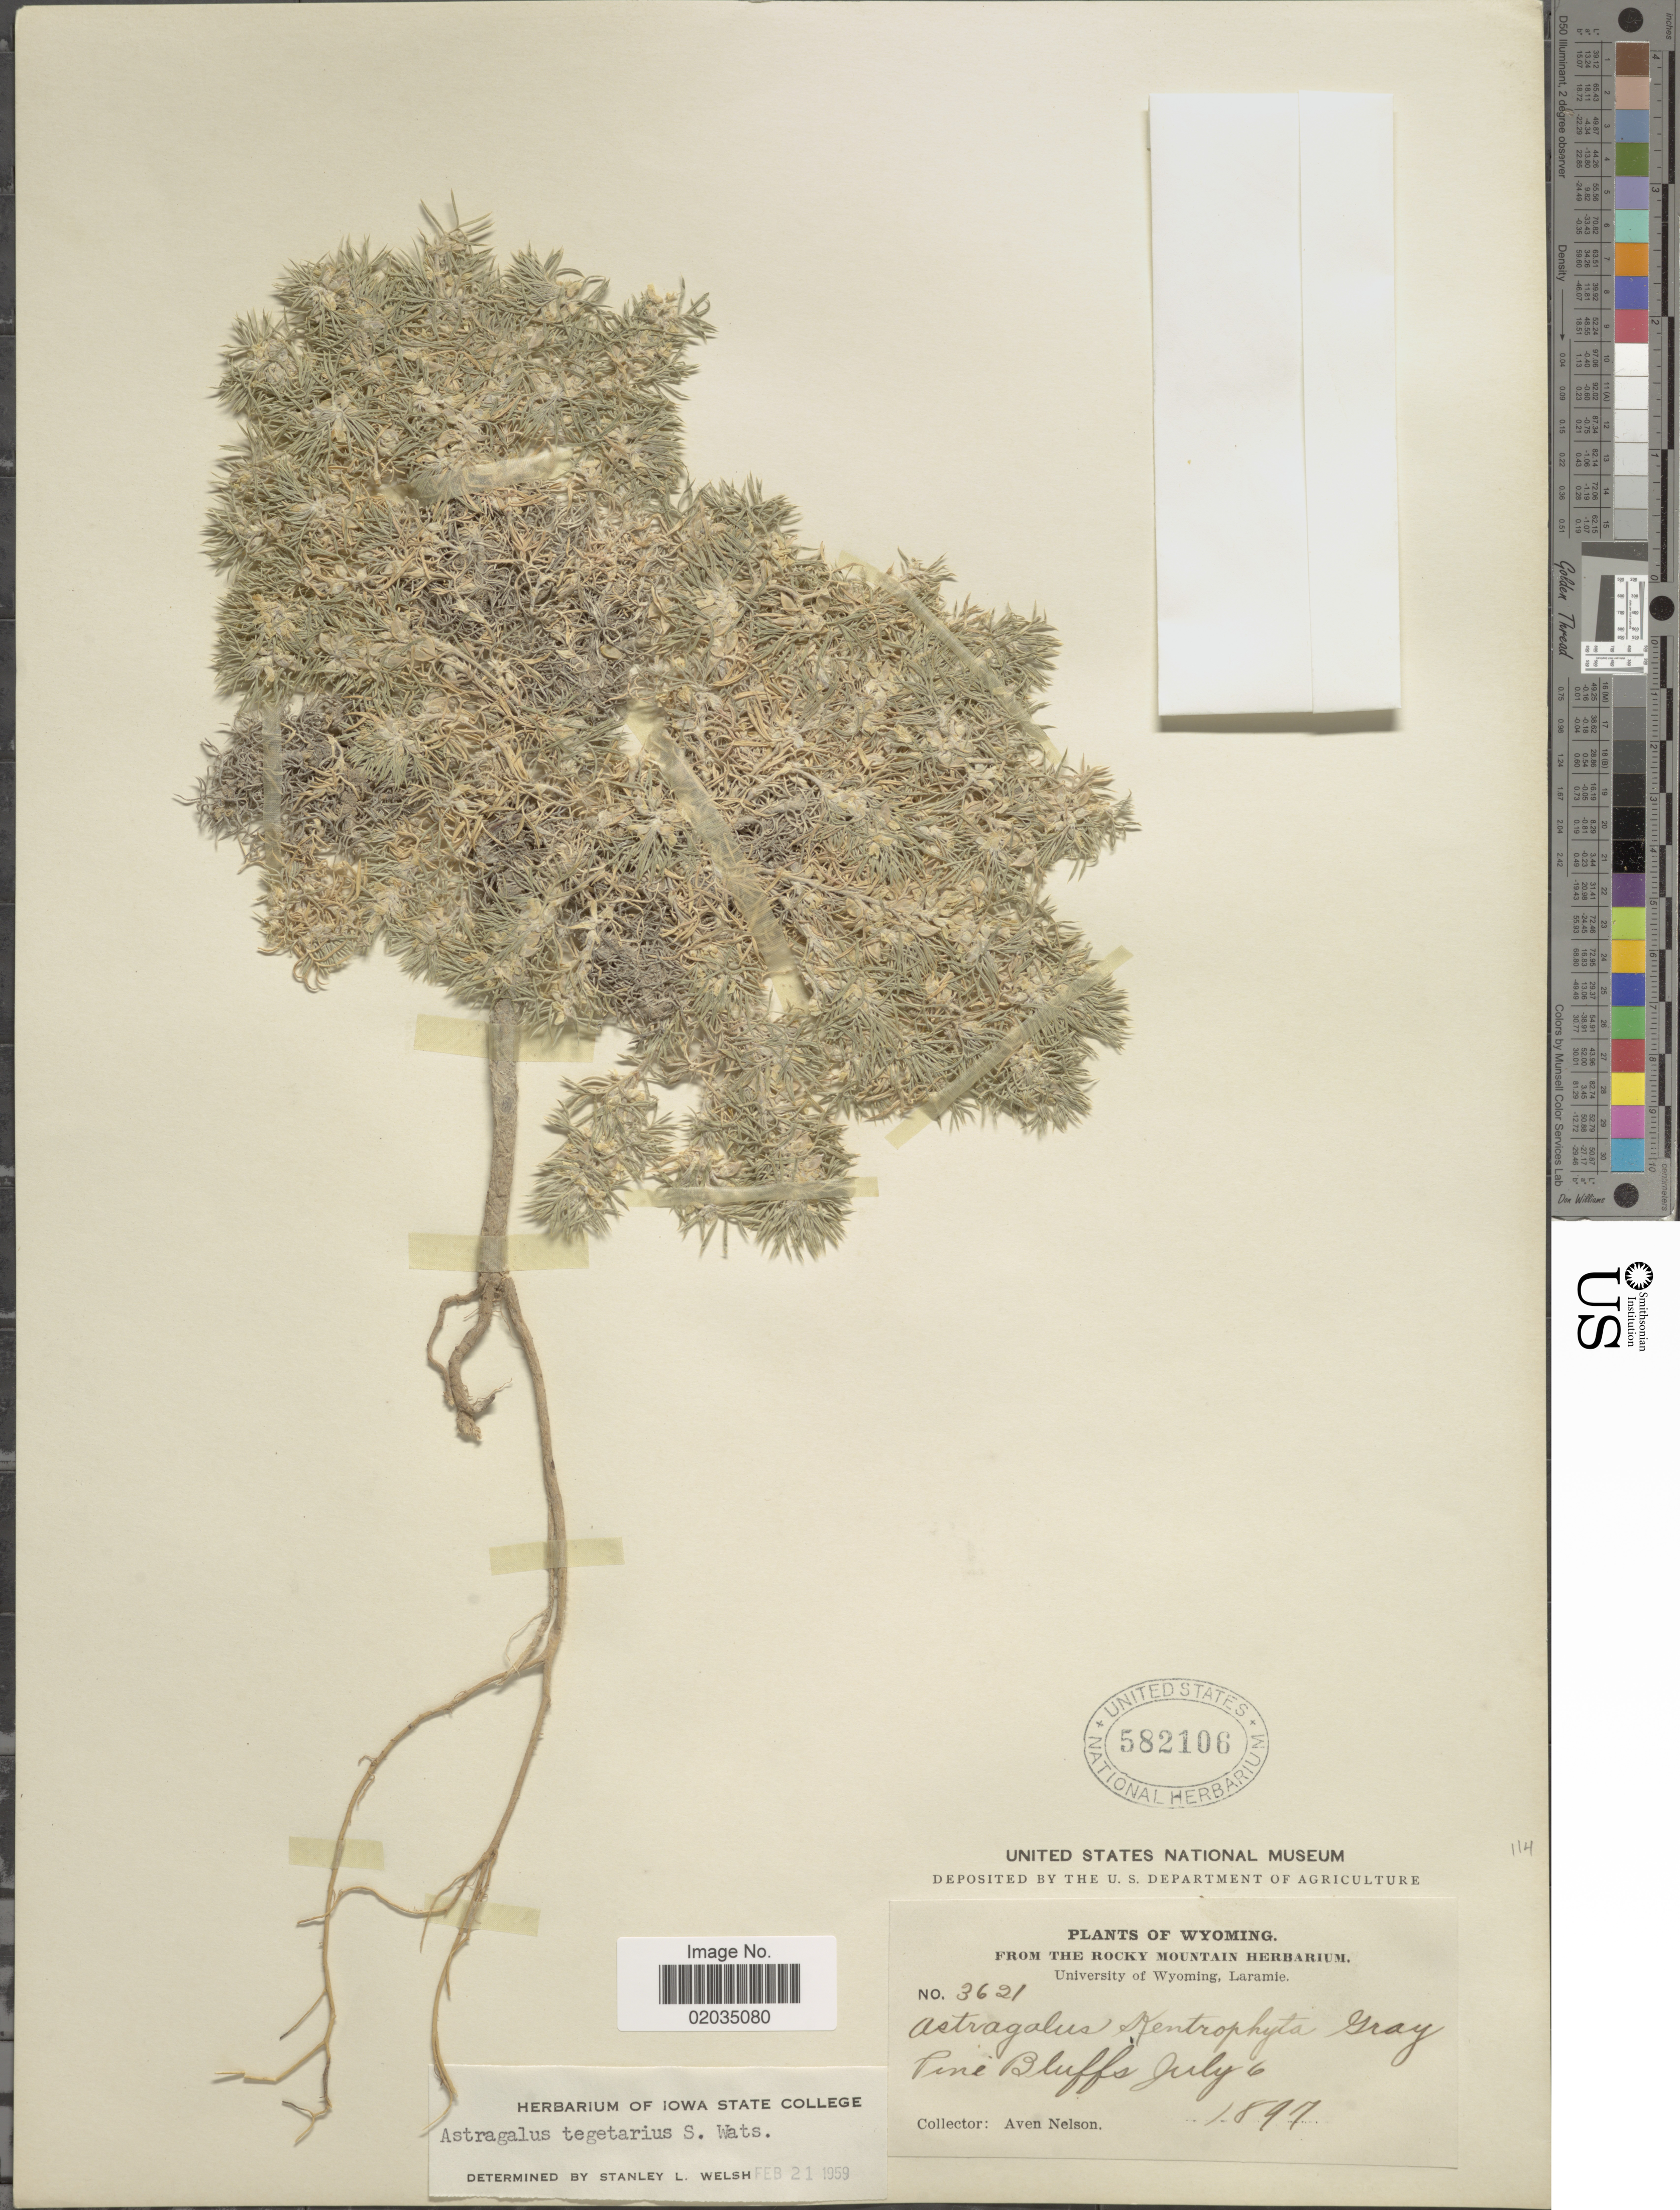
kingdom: Plantae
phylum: Tracheophyta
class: Magnoliopsida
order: Fabales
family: Fabaceae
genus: Astragalus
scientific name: Astragalus tegetarius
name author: S. Watson in C. King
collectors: A. Nelson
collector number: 3621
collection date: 1897-07-06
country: United States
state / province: Wyoming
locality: Pine Bluffs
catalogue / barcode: US 582106